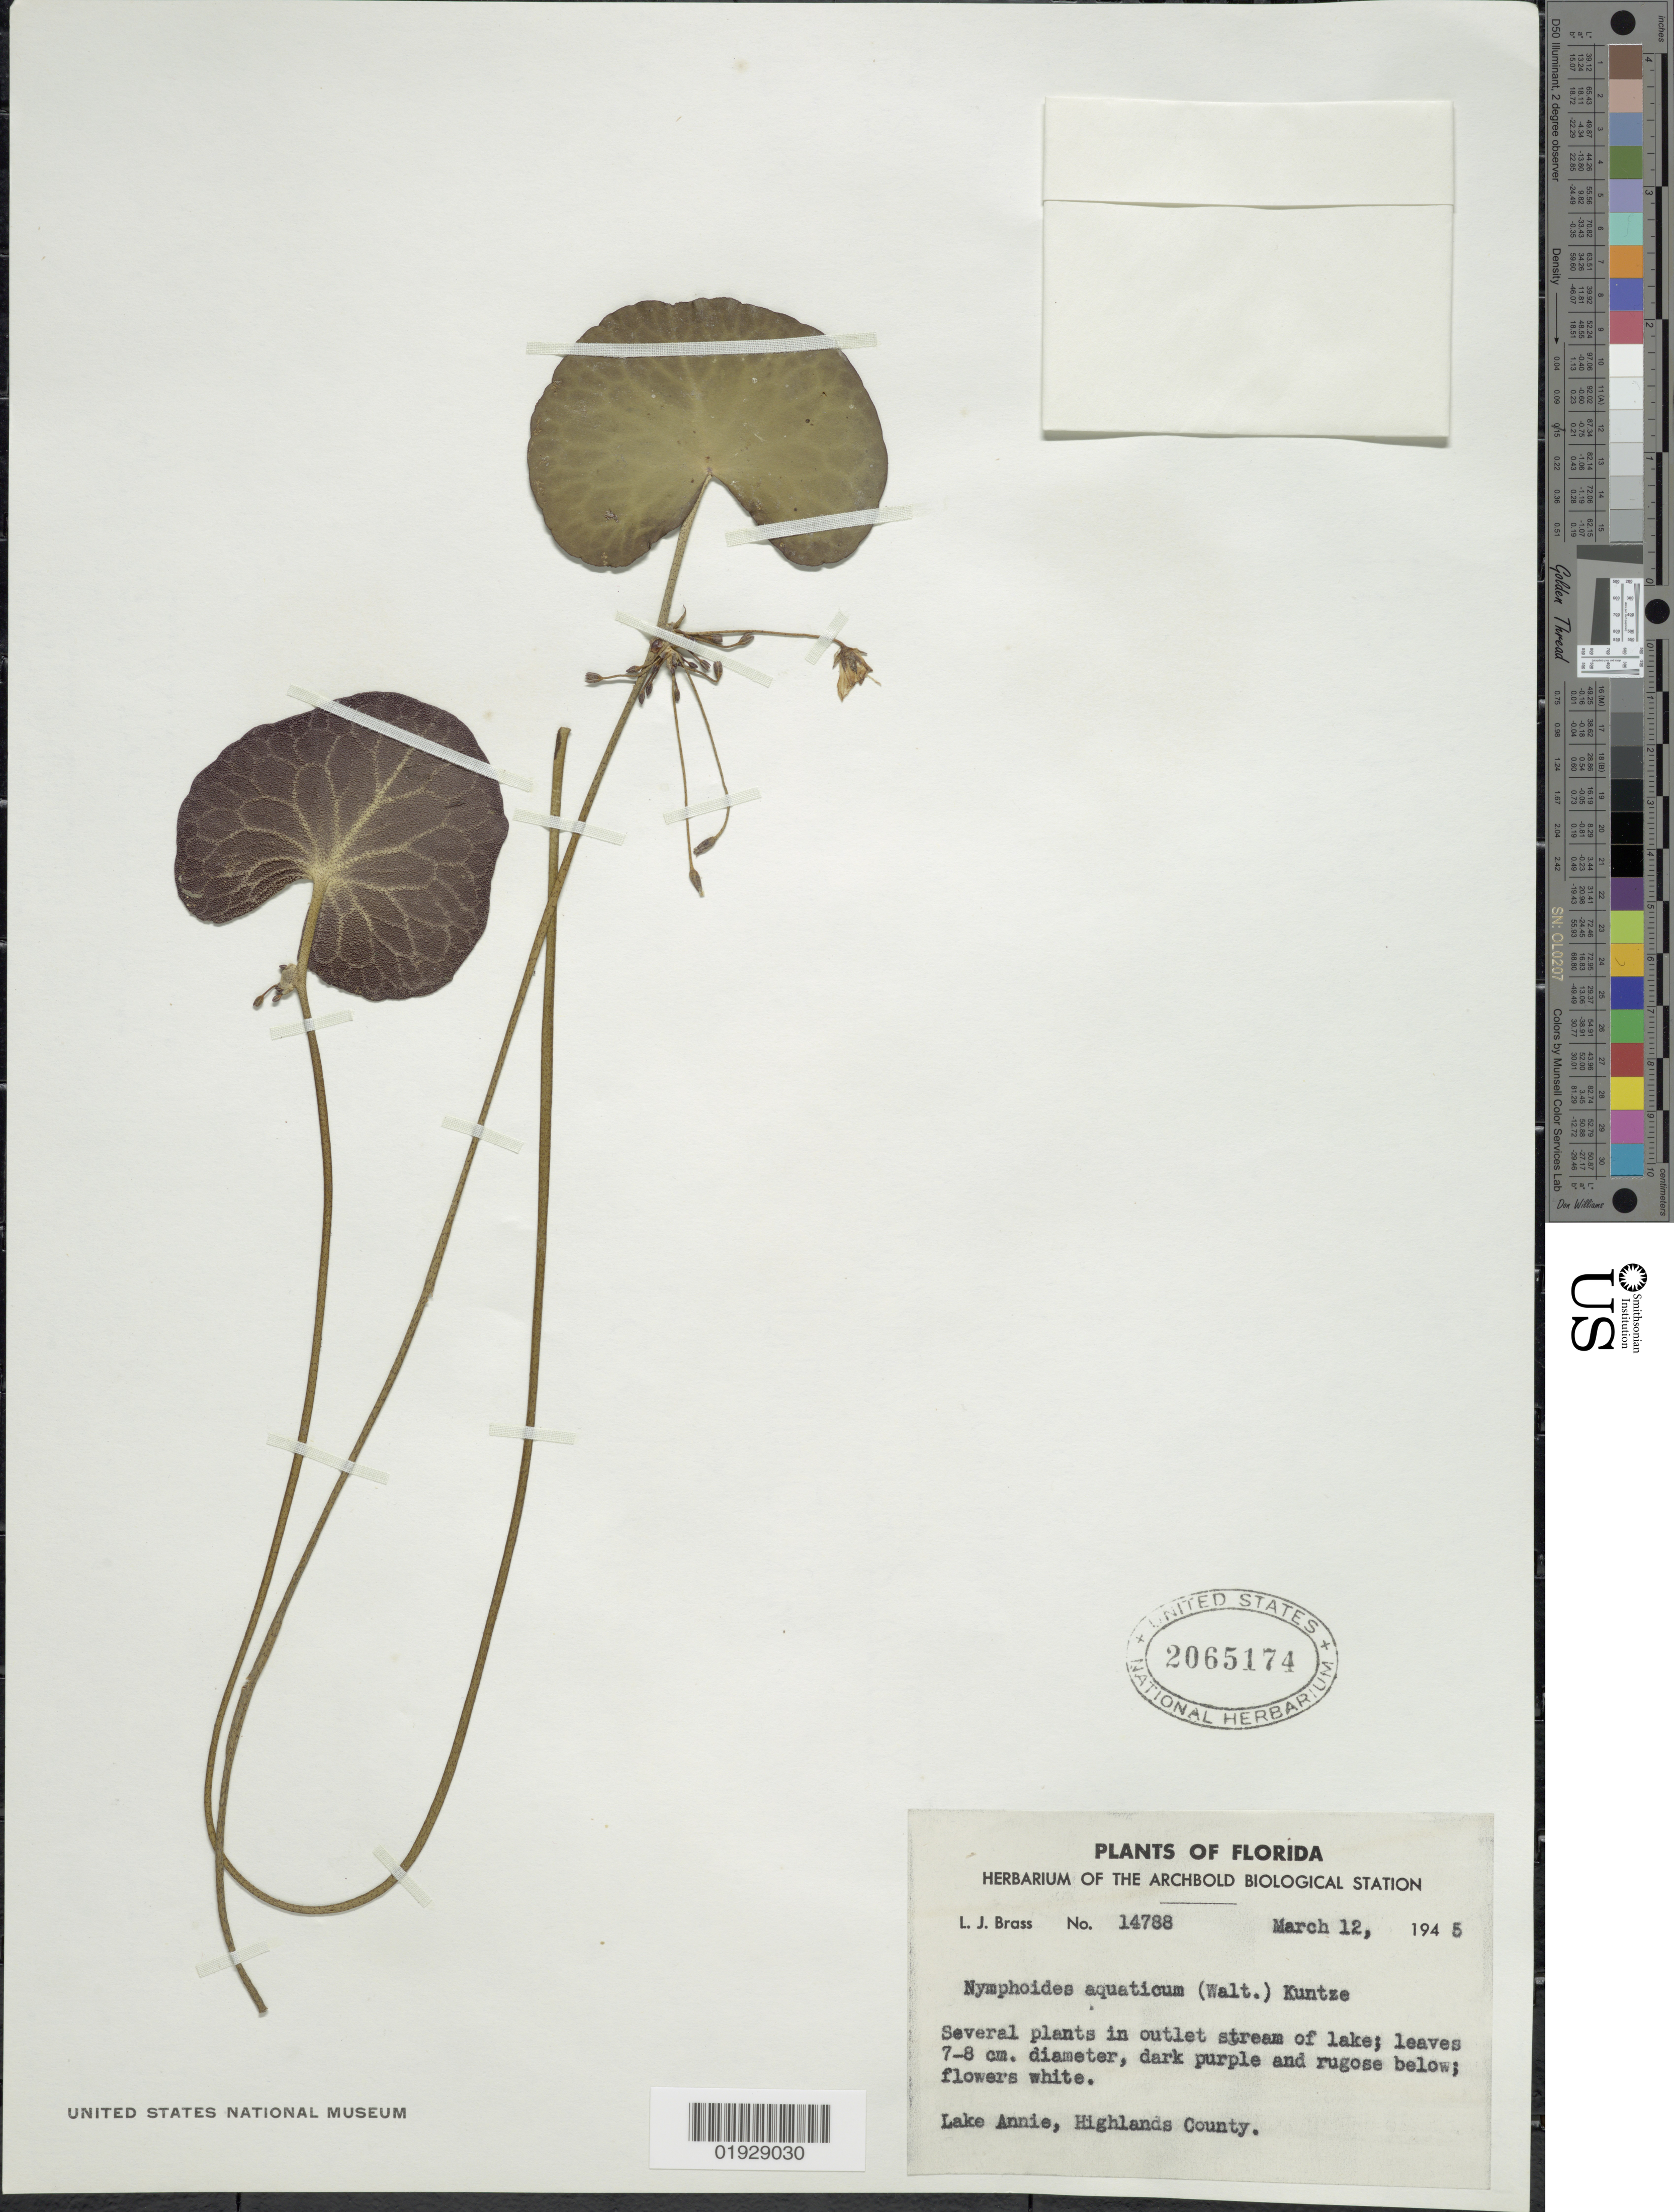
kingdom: Plantae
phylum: Tracheophyta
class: Magnoliopsida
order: Asterales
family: Menyanthaceae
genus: Nymphoides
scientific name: Nymphoides aquatica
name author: (J.F. Gmel.) Kuntze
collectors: L. J. Brass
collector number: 14788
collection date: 1945-03-12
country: United States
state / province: Florida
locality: Lake Annie, Highlands County.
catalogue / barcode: US 2065174